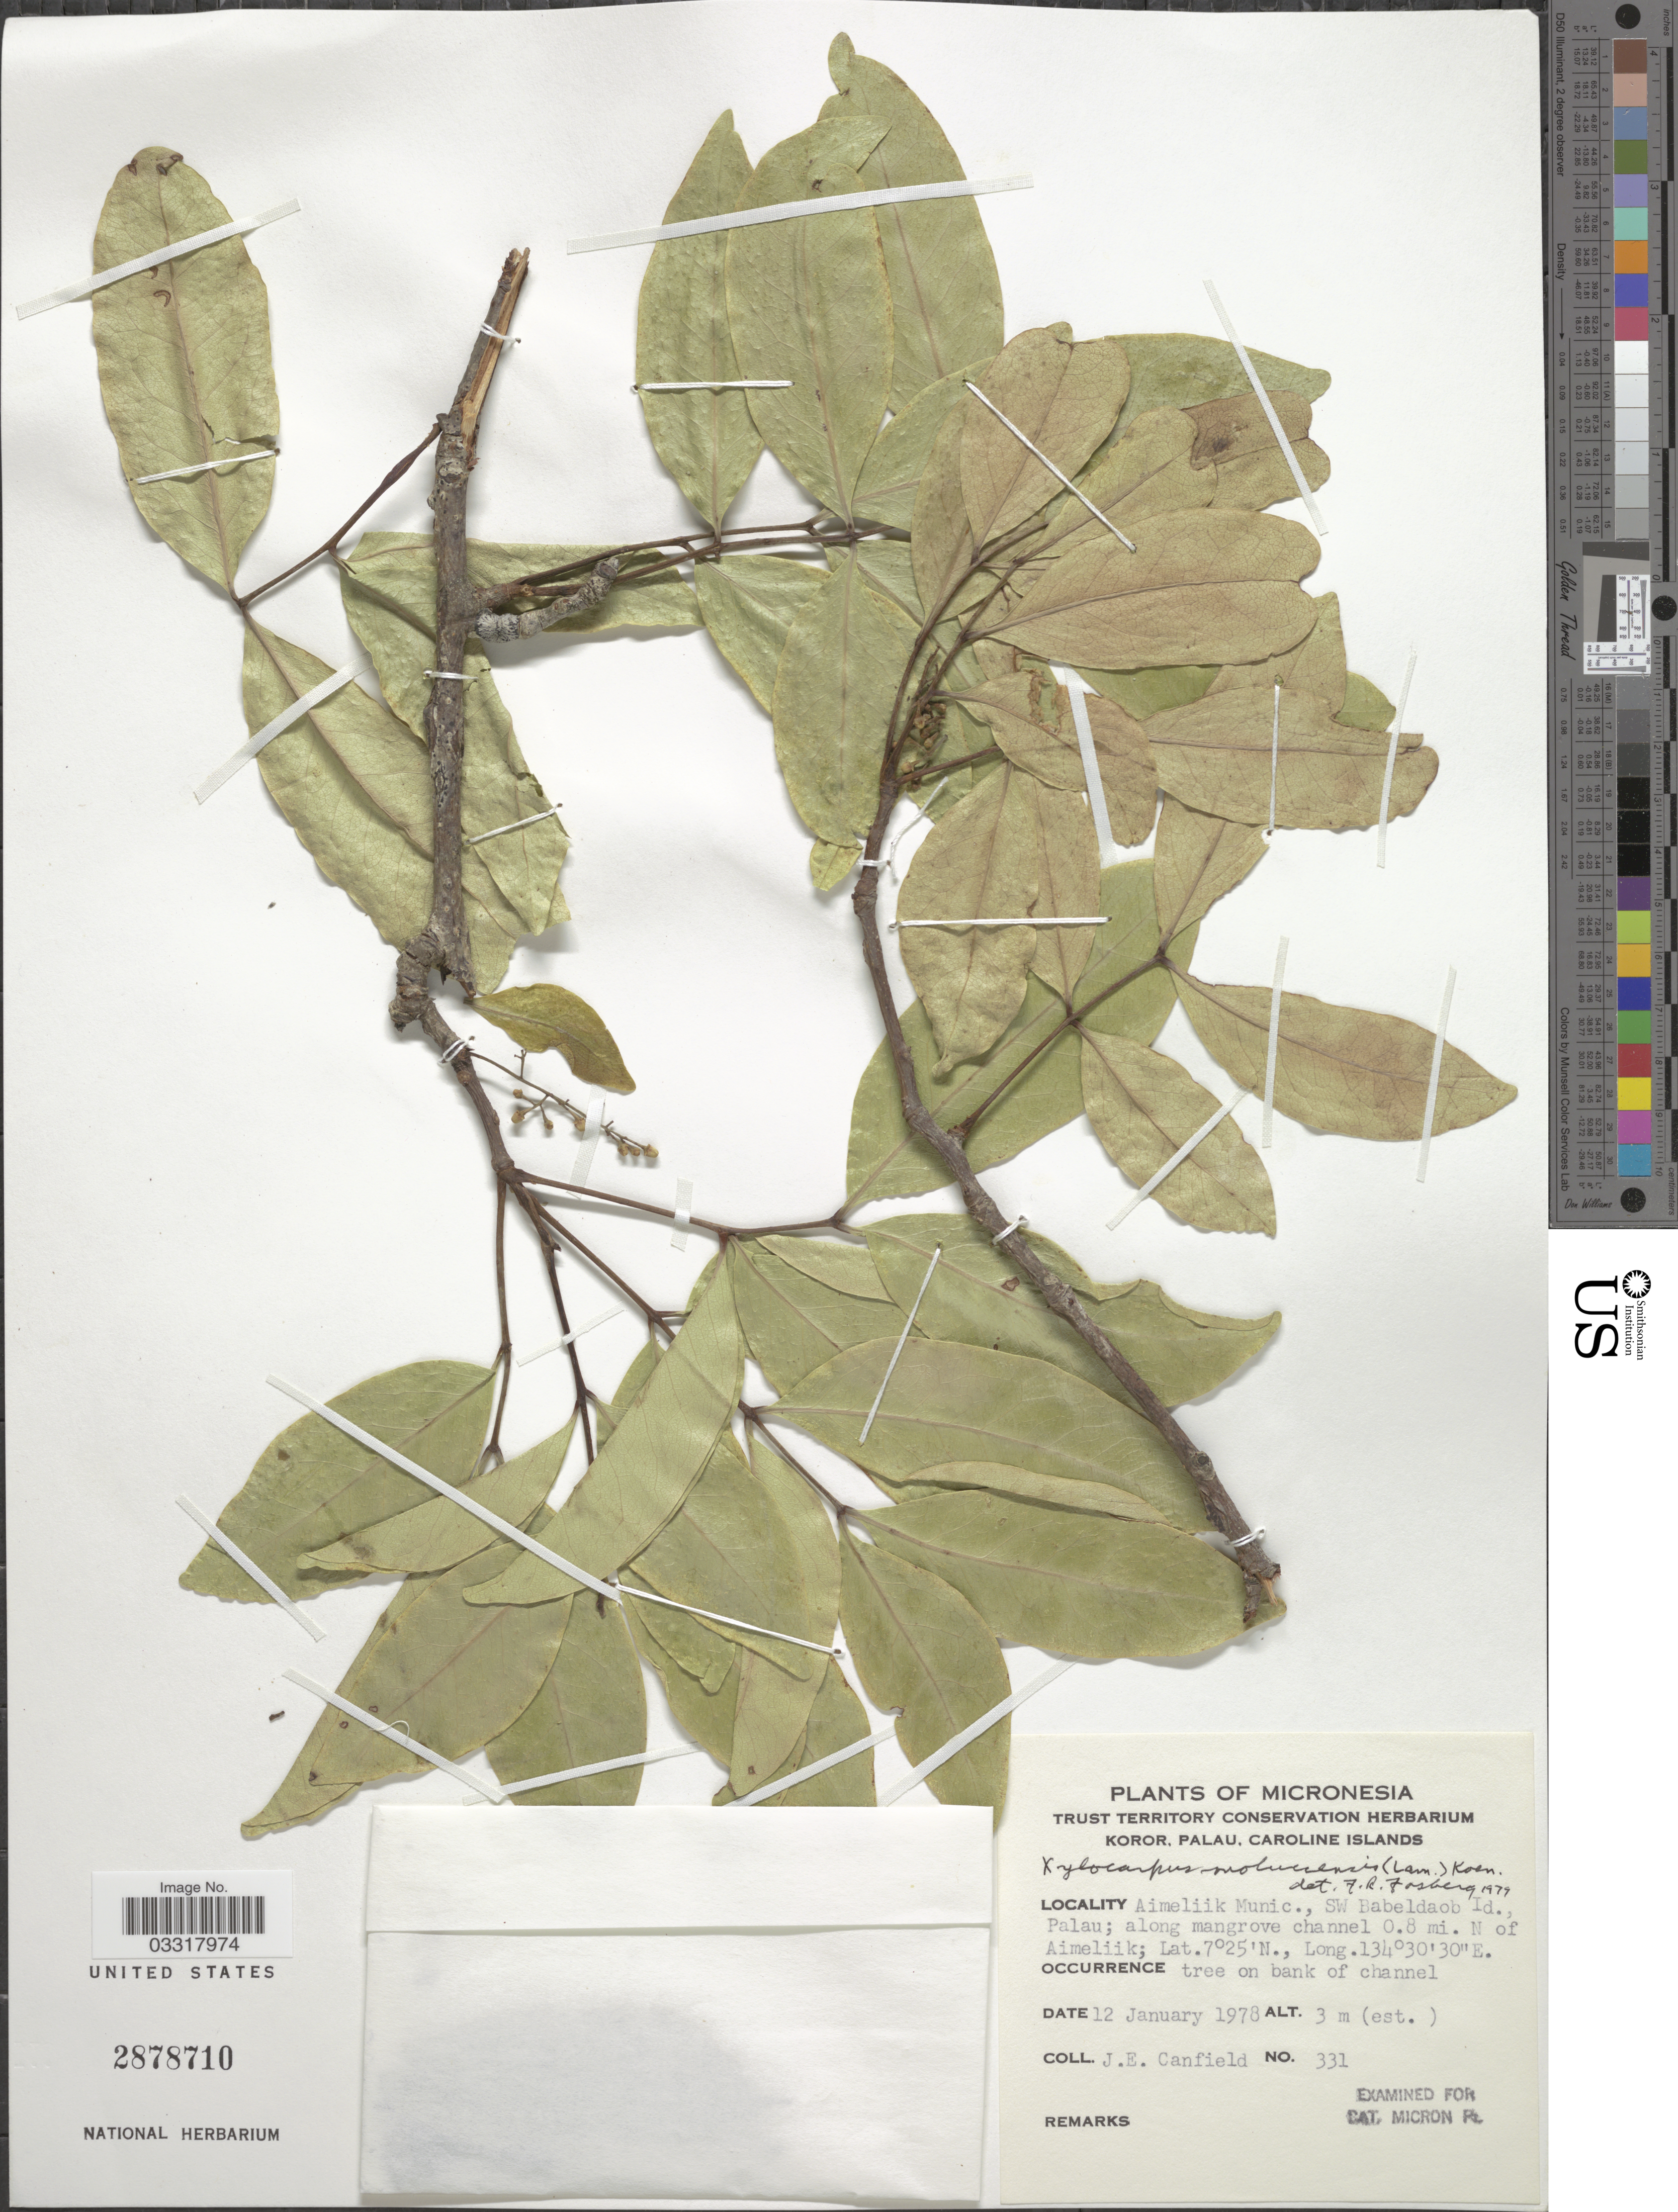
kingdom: Plantae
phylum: Tracheophyta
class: Magnoliopsida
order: Sapindales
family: Meliaceae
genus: Xylocarpus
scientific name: Xylocarpus moluccensis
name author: (Lam.) M. Roem.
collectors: J. E. Canfield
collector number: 331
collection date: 1978-01-12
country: Palau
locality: Micronesia. Aimeliik Munic., SW Babeldaob Id., Palau; along mangrove channel 0.8 mi. N of Aimeliik.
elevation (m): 3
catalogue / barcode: US 2878710